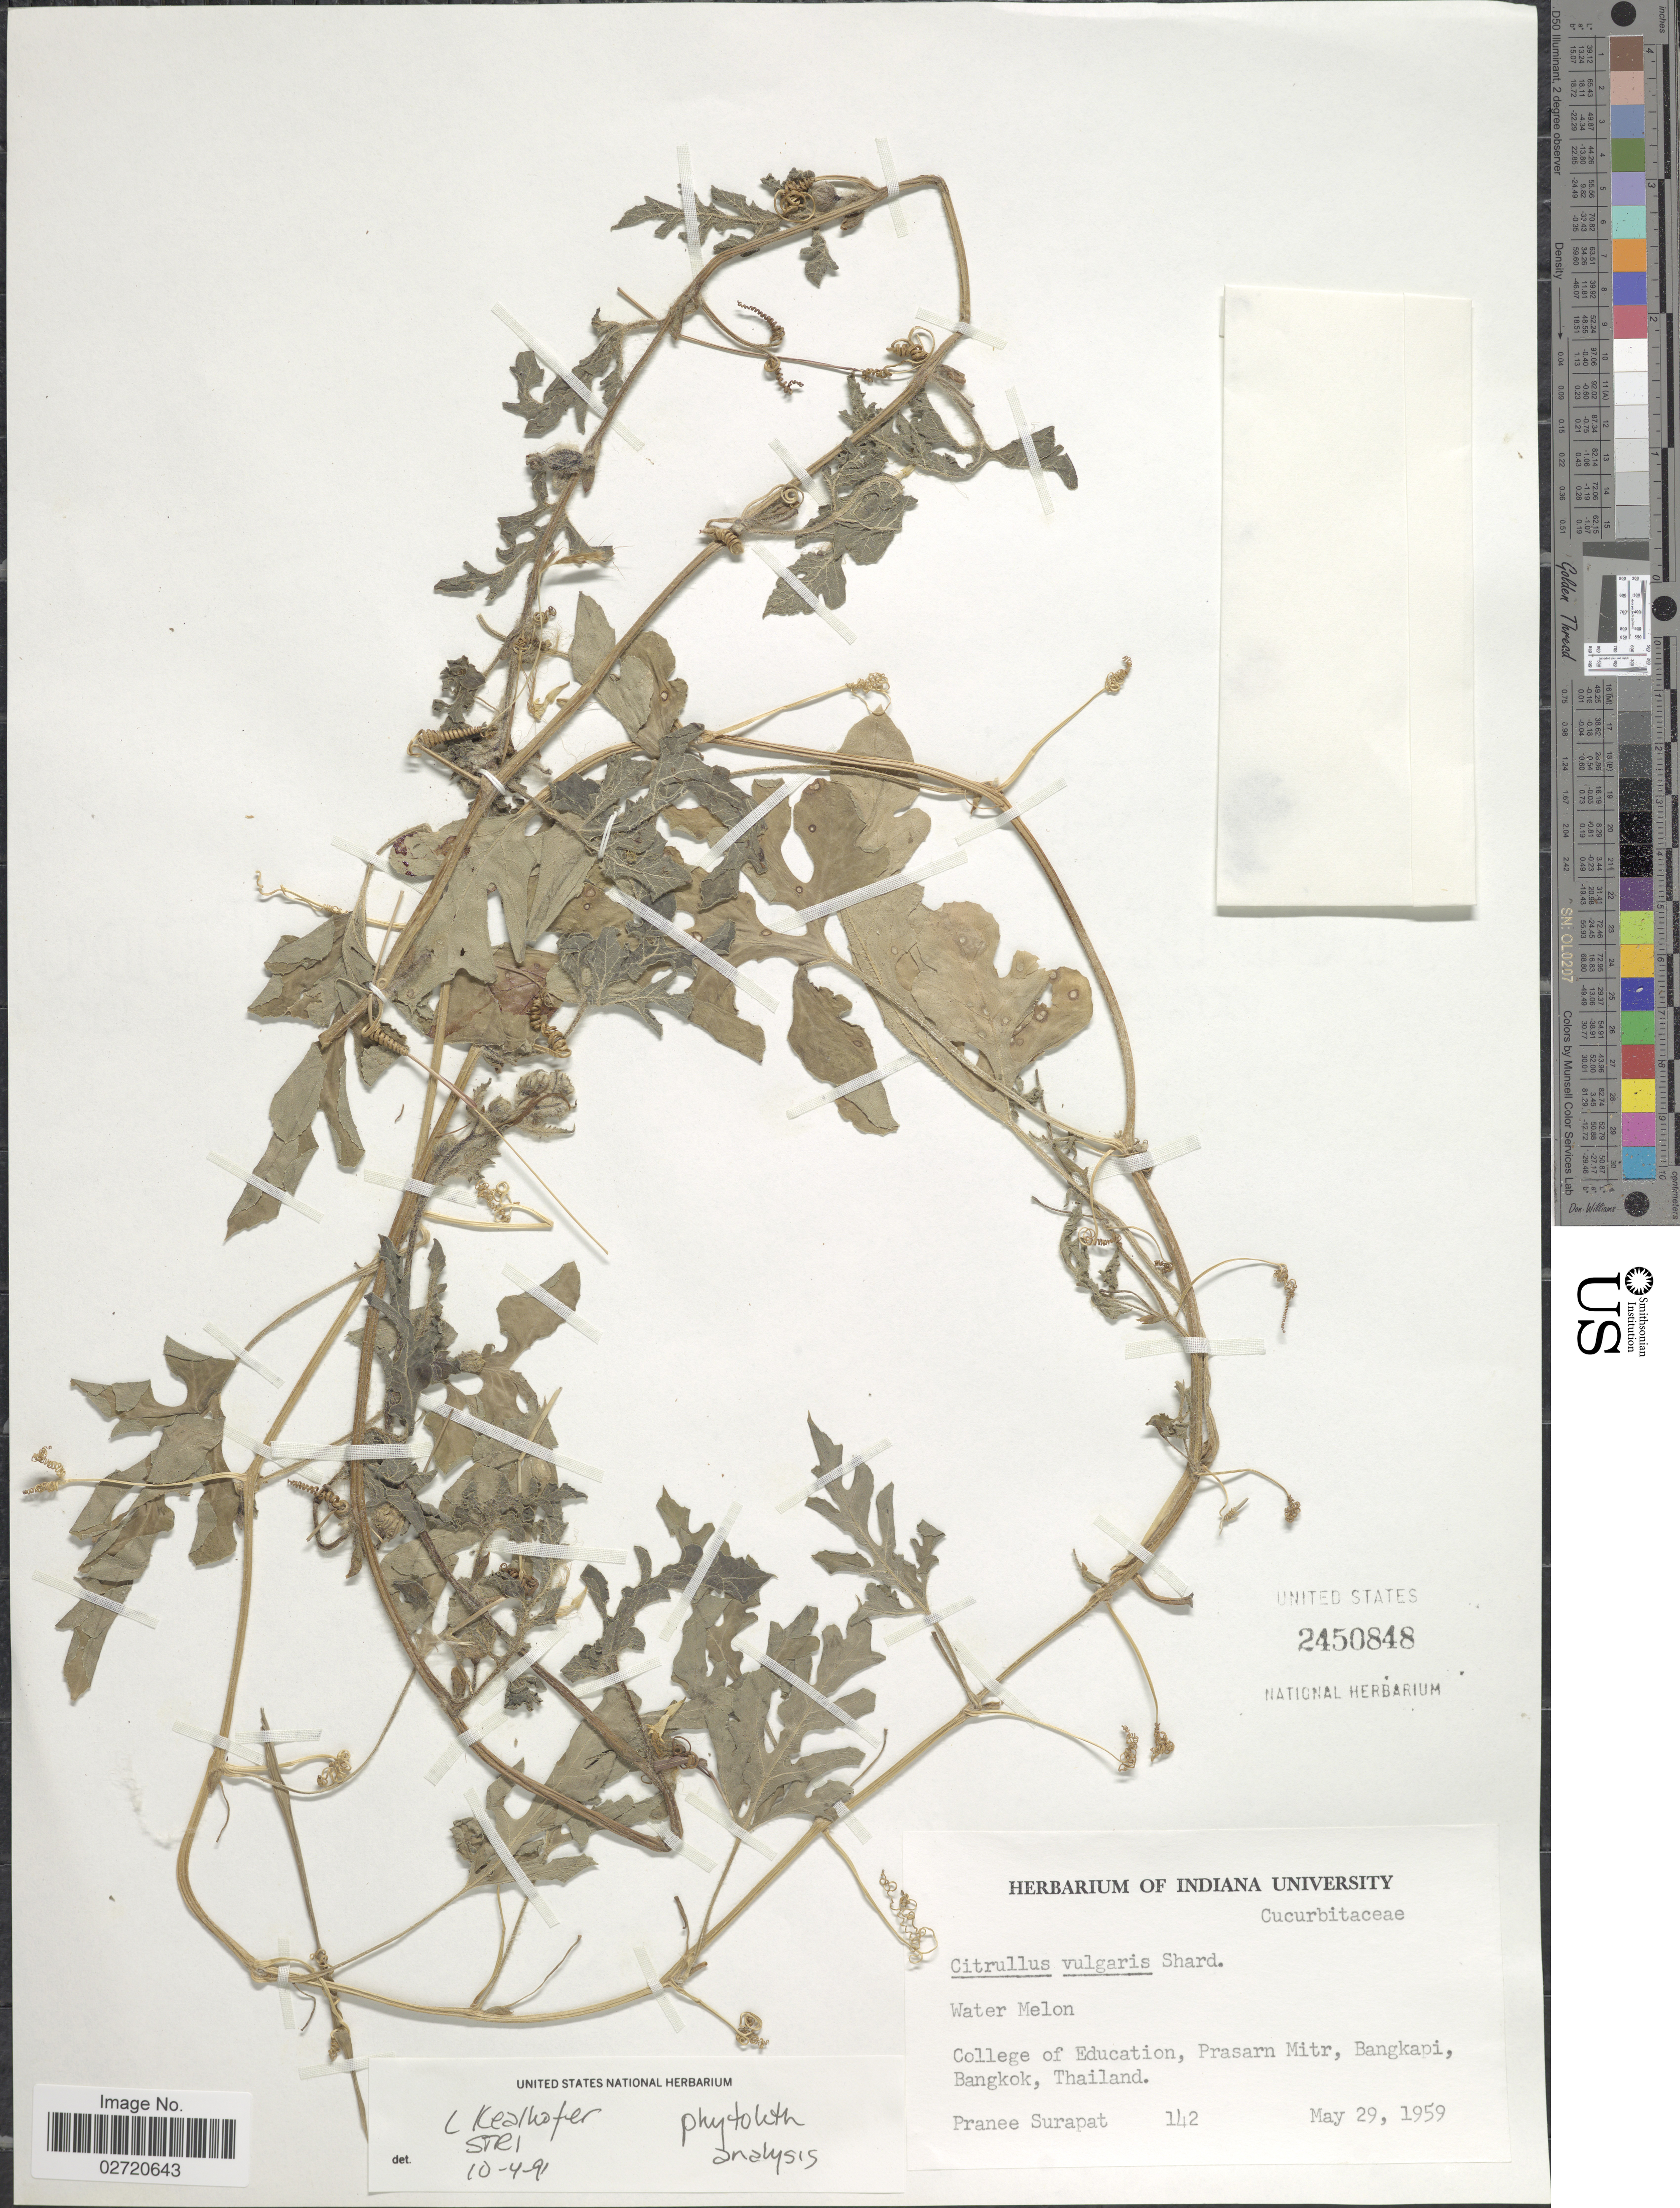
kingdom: Plantae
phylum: Tracheophyta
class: Magnoliopsida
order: Cucurbitales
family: Cucurbitaceae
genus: Citrullus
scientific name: Citrullus lanatus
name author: (Thunb.) Matsum. & Nakai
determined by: Strong, Mark T., (BOT), Smithsonian Institution - National Museum of Natural History (UNITED STATES)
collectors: P. Surapat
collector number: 142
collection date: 1959-05-29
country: Thailand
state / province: Bangkok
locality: College of Education, Prasarn Mitr, Bangkapi.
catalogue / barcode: US 2450848